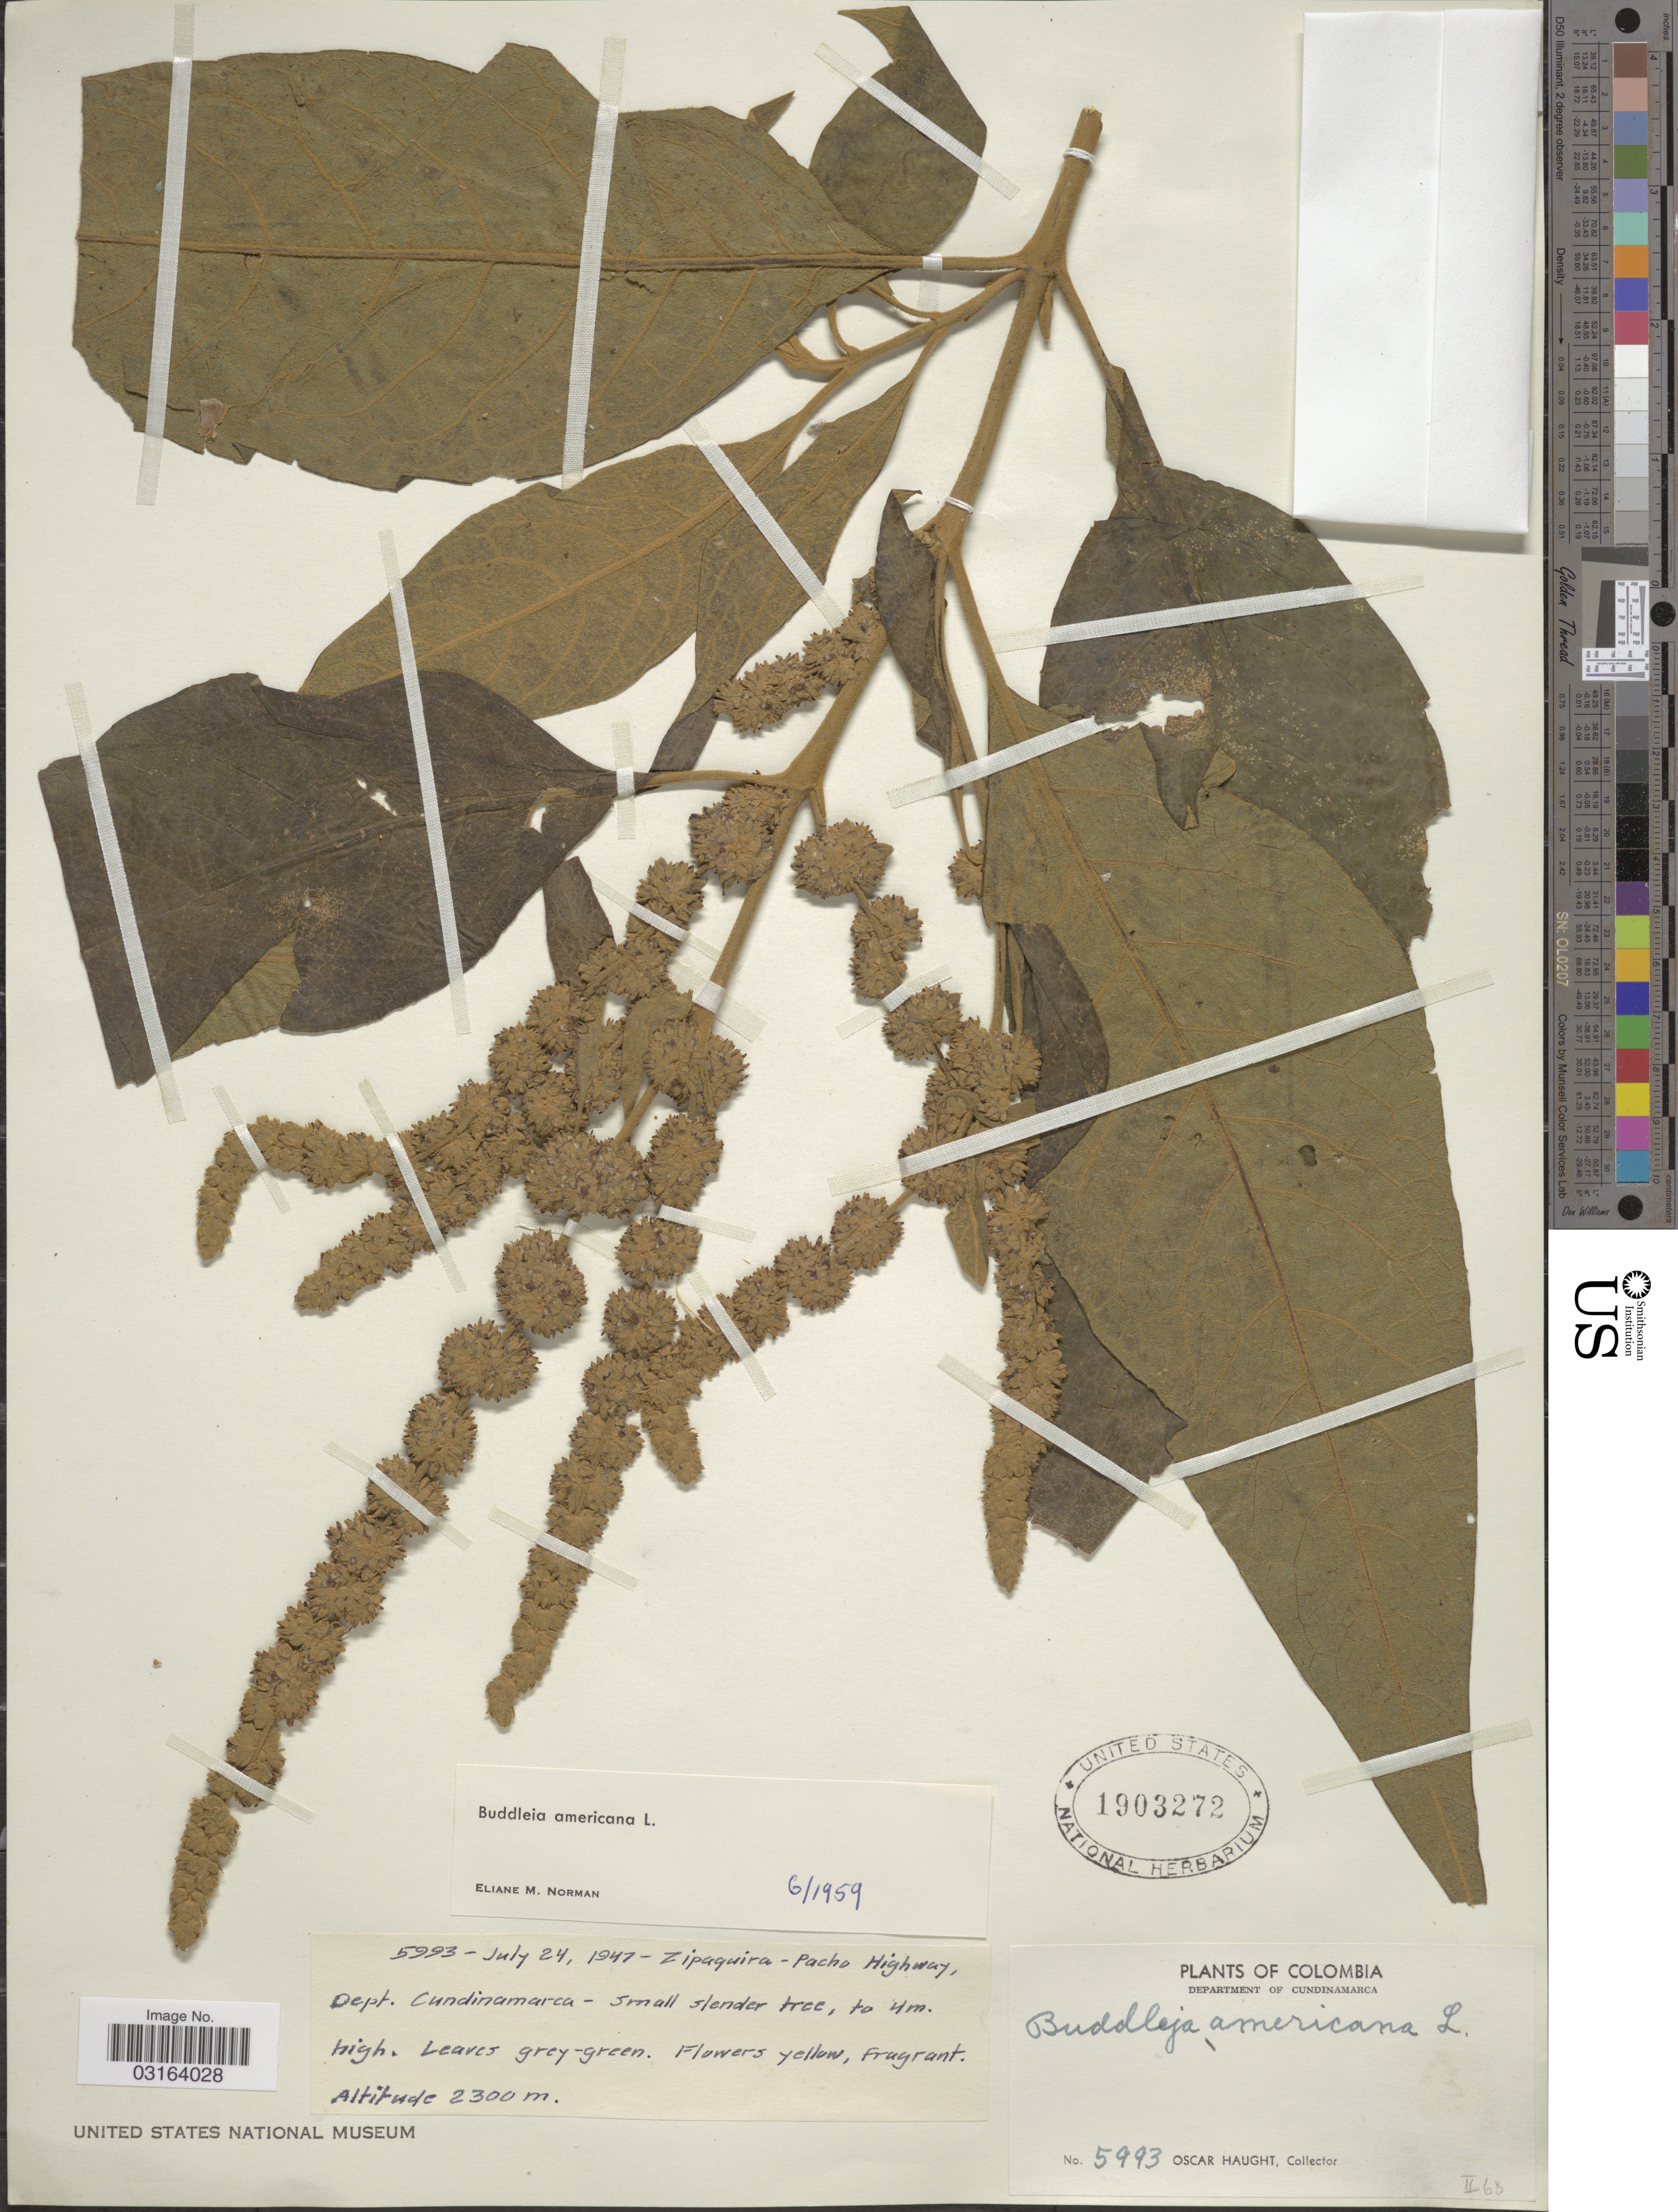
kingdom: Plantae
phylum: Tracheophyta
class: Magnoliopsida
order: Lamiales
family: Scrophulariaceae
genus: Buddleja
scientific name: Buddleja americana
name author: L.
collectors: O. L. Haught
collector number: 5993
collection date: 1947-07-24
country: Colombia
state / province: Cundinamarca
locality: Zipaquira - Pacho Highway, Department of Cundinamarca.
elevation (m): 2300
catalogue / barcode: US 1903272